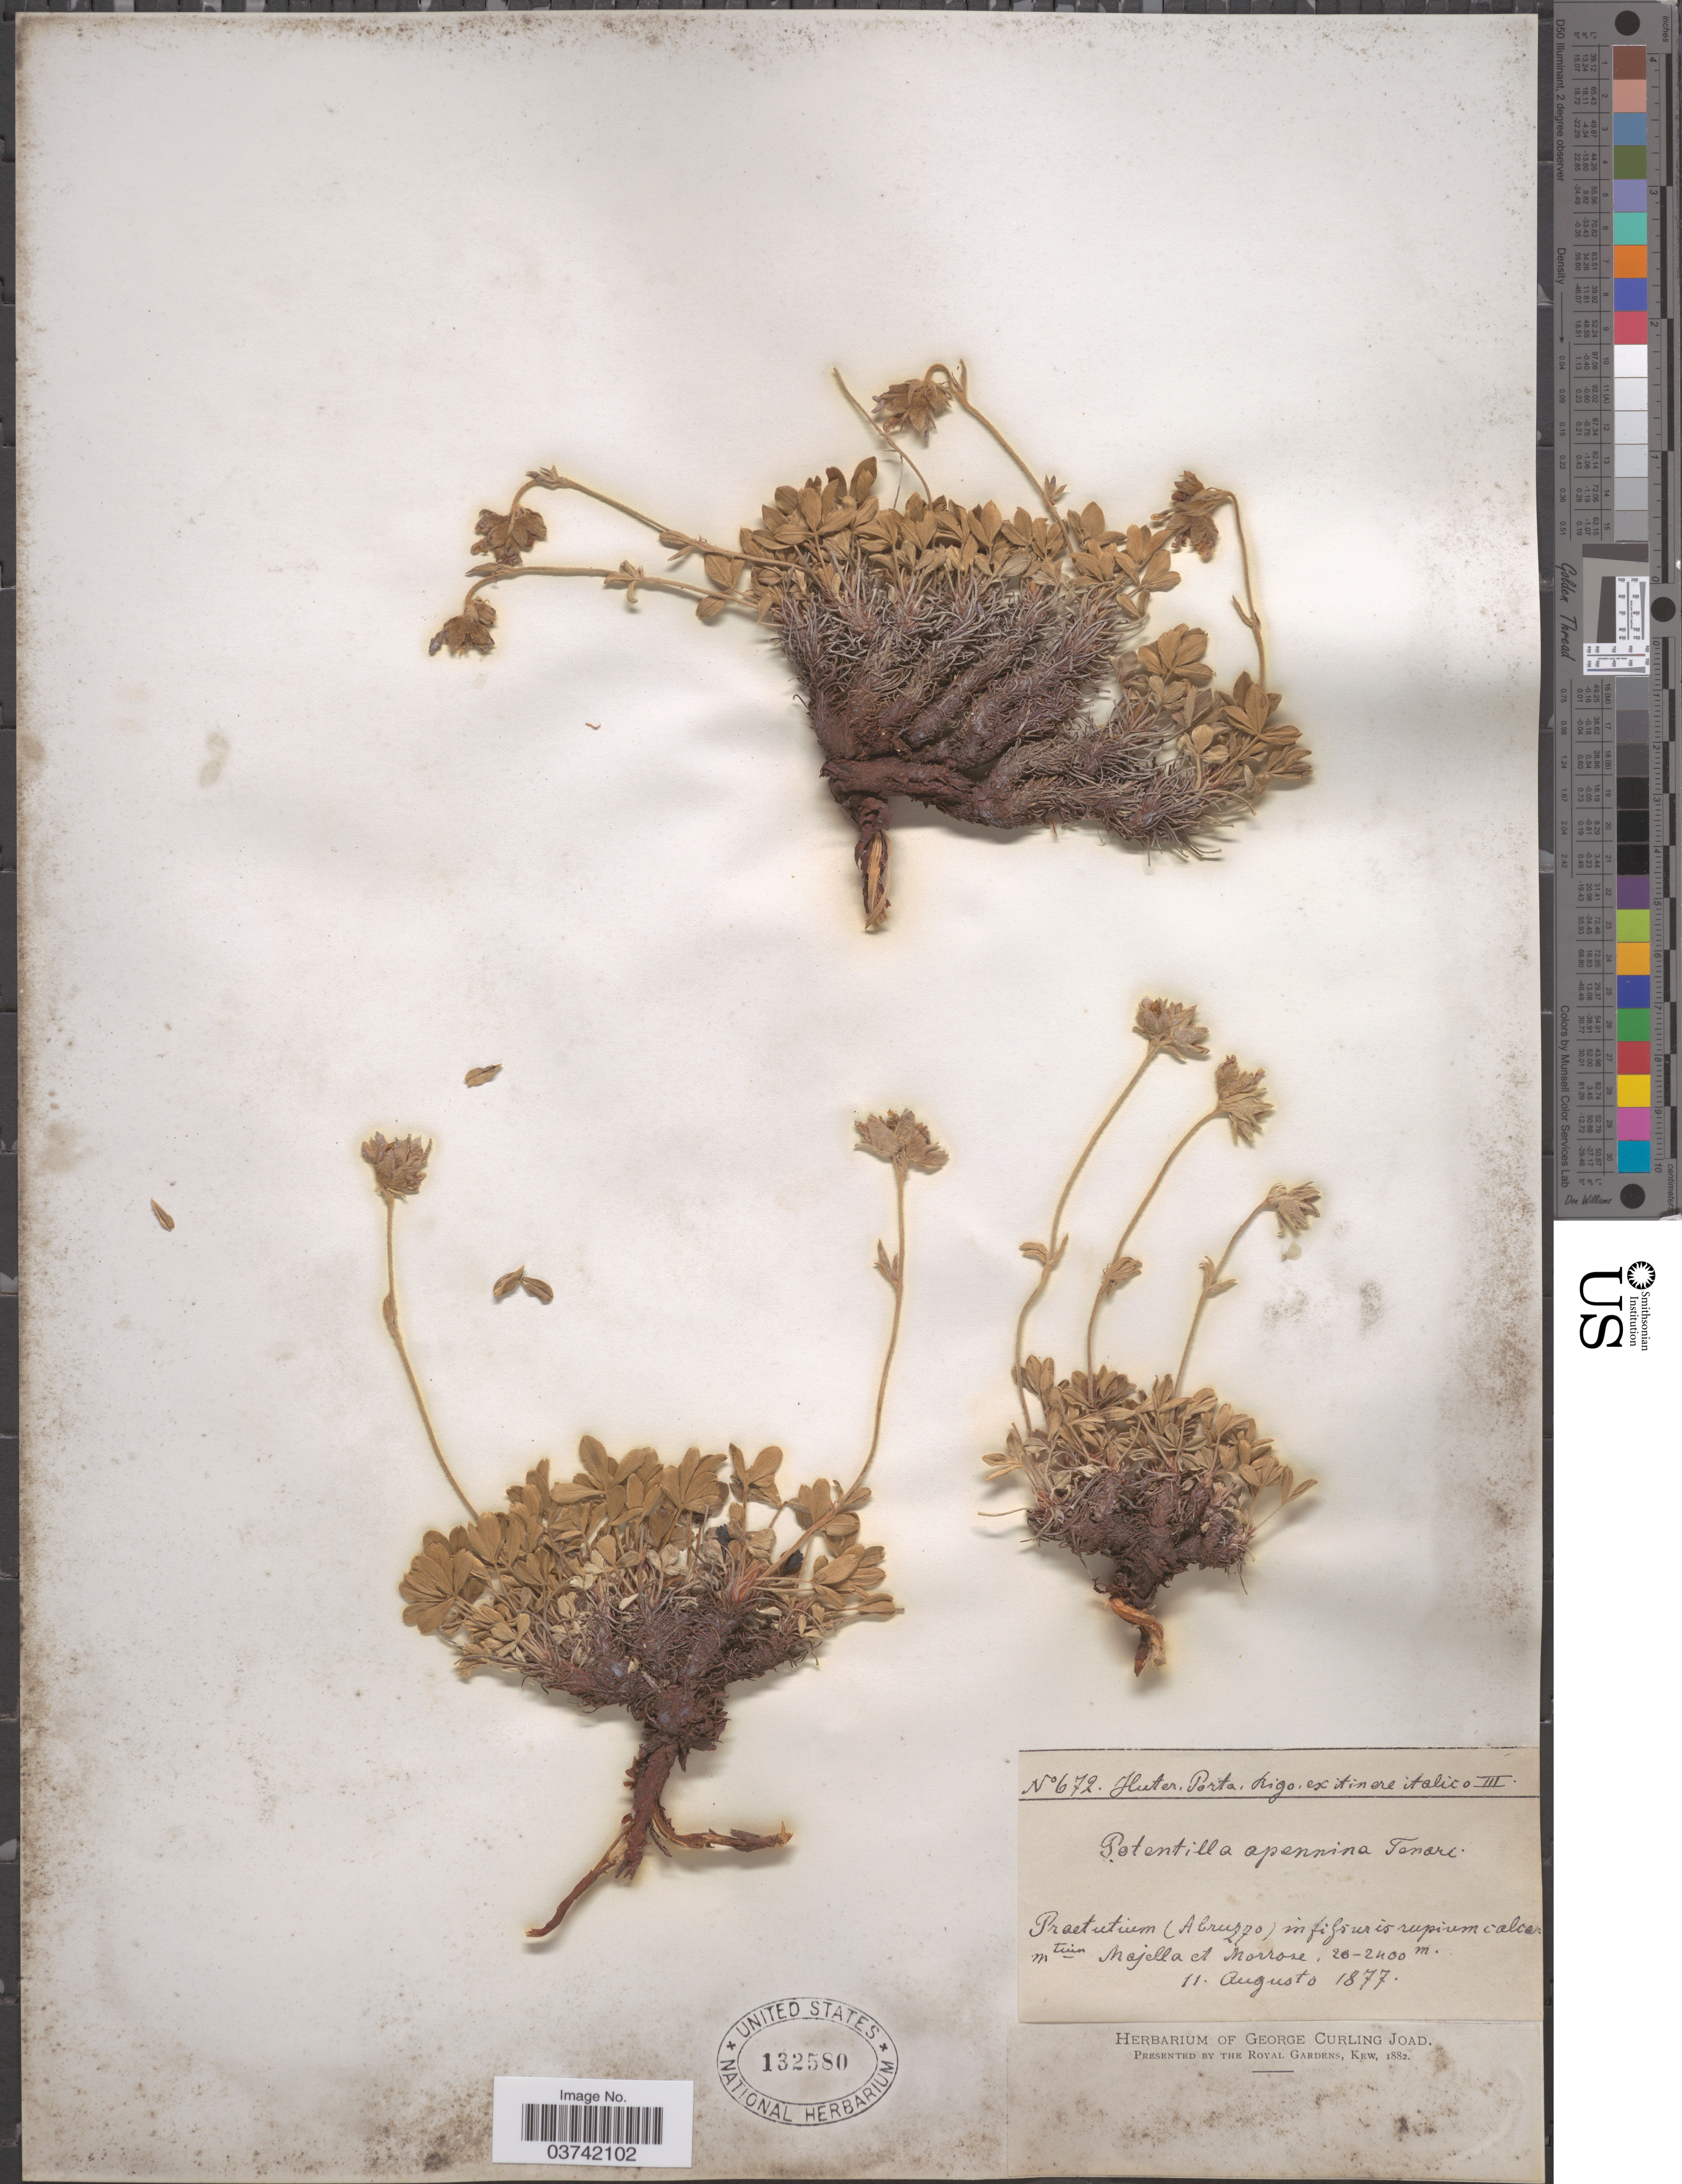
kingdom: Plantae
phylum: Tracheophyta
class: Magnoliopsida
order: Rosales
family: Rosaceae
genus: Potentilla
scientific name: Potentilla apennina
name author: Ten.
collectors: -. Huter, -- Porta & -- Rigo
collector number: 672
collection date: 1877-08-11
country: Italy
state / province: Abruzzo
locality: Praetutium (Abruzzo) infif sur is rupium calcar. mtium Majella et Morrose. [interpreted]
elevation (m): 2000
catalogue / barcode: US 132580